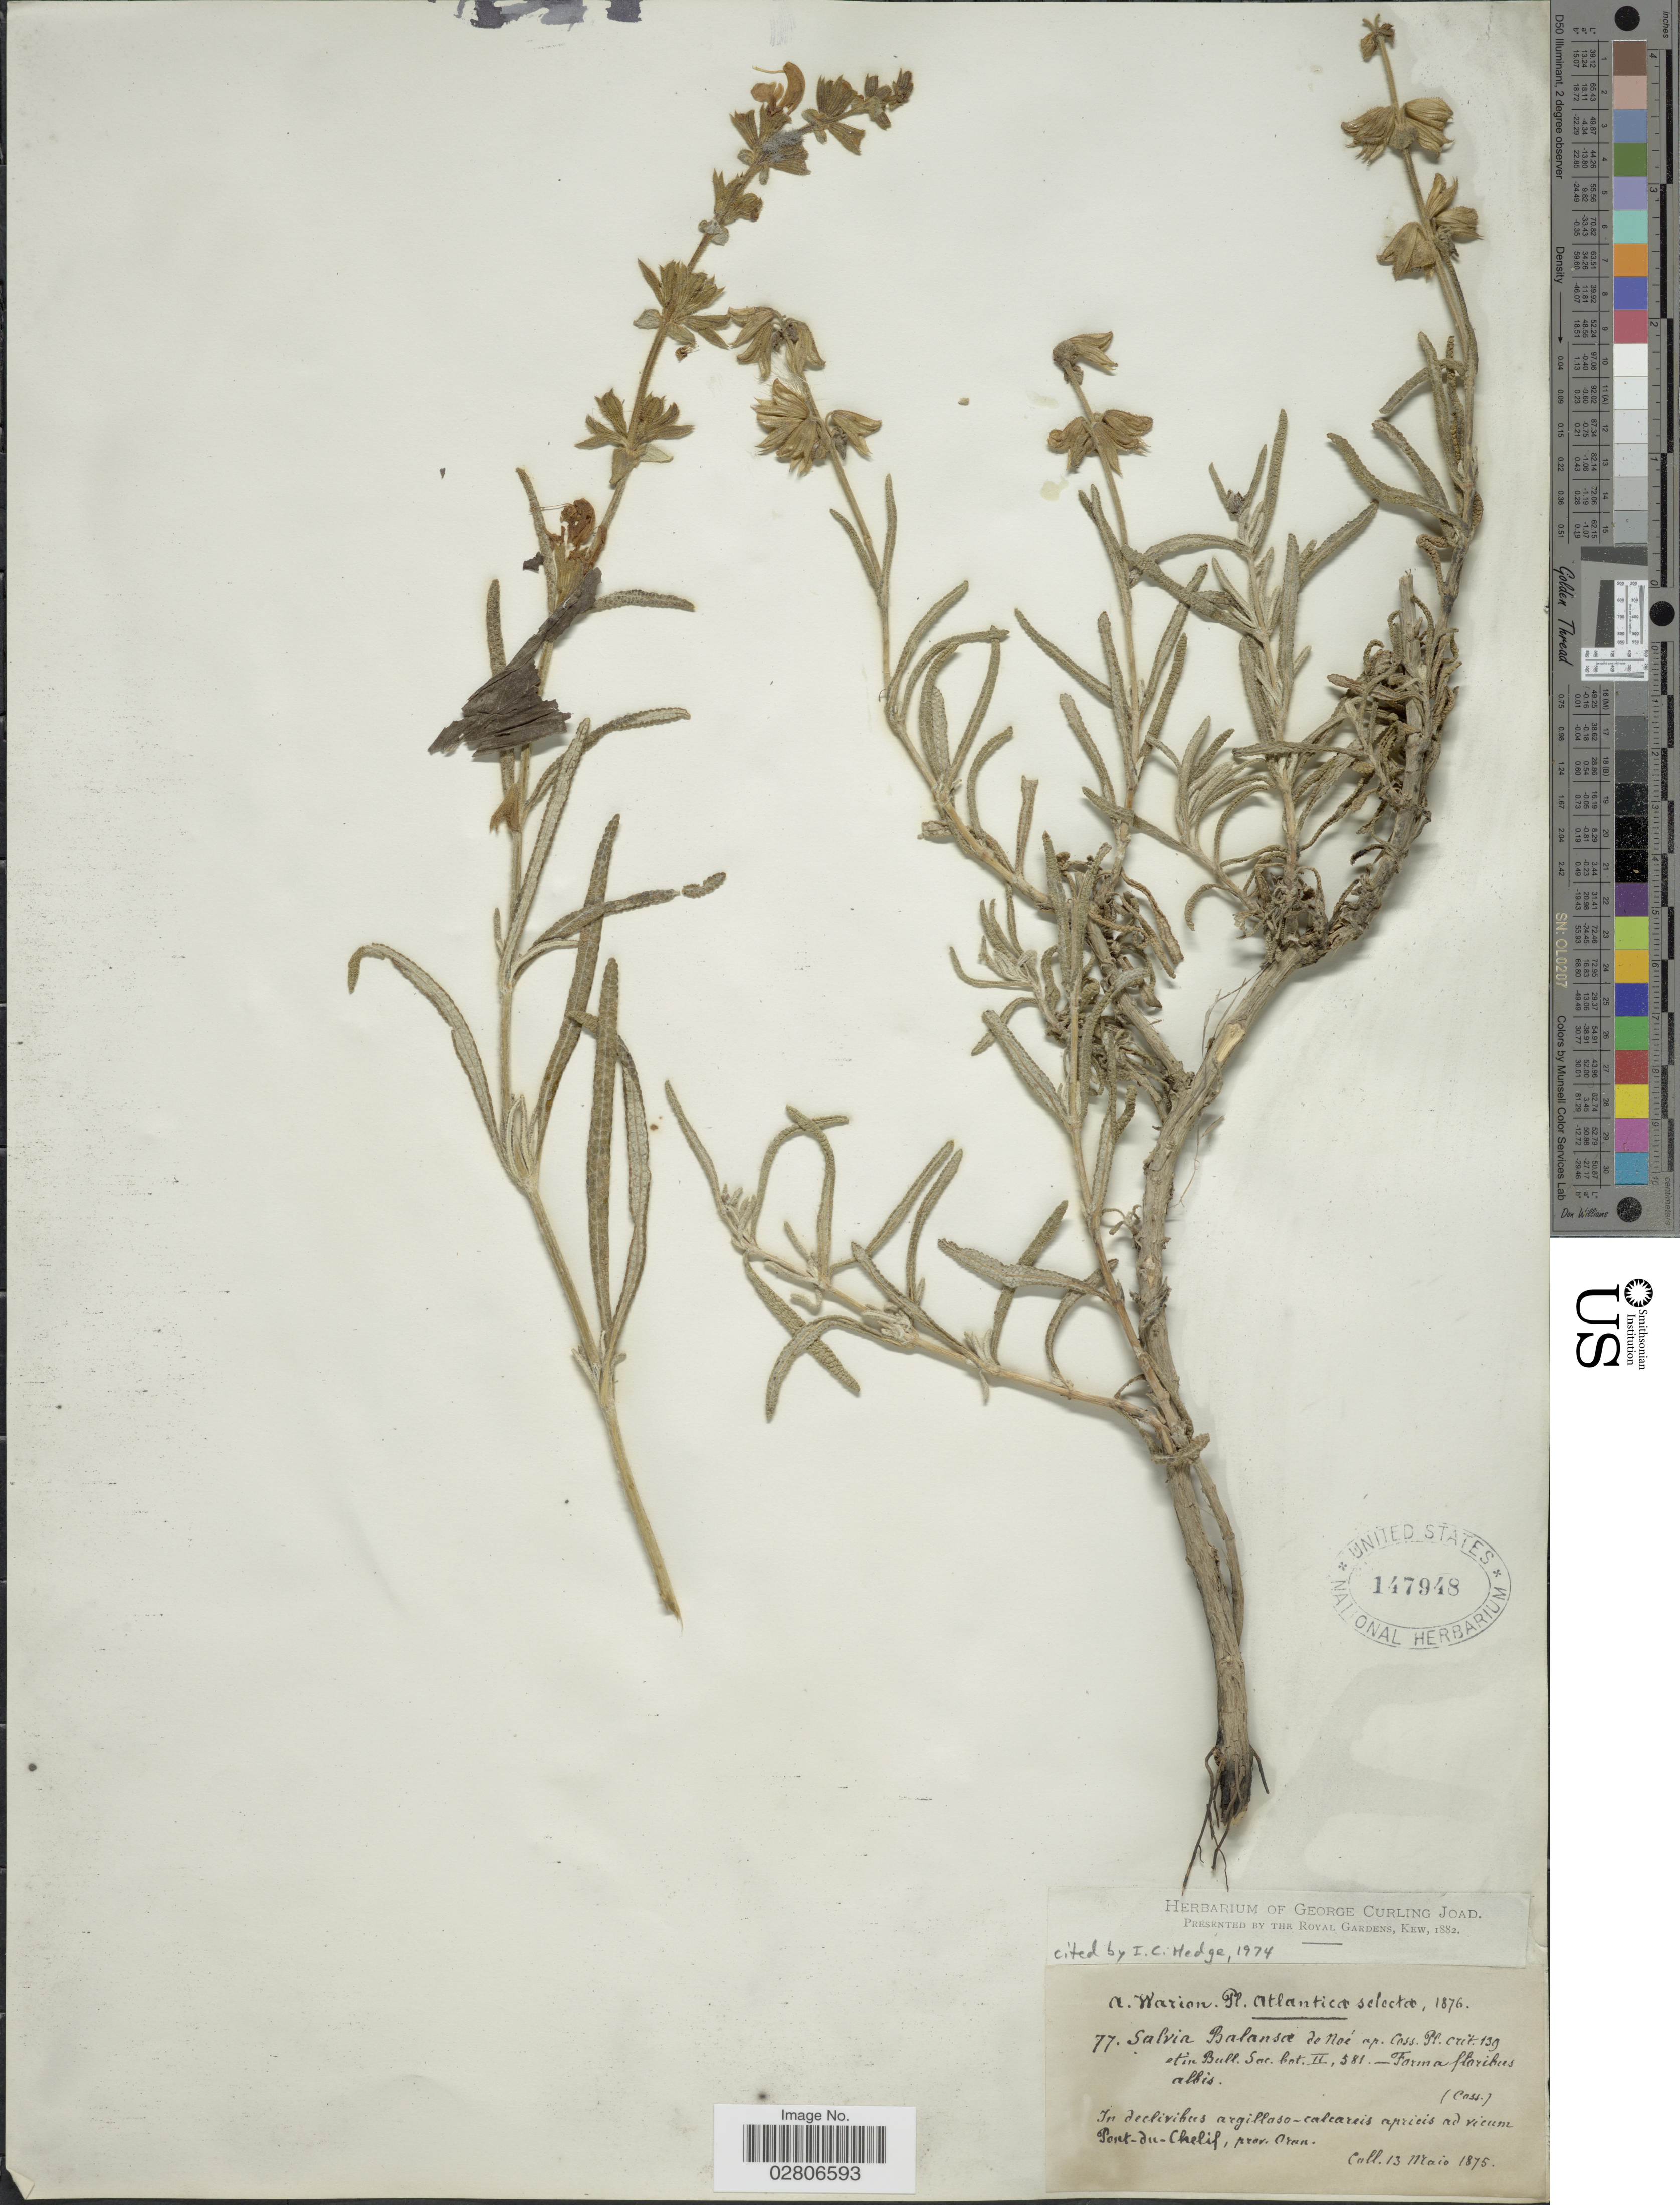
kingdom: Plantae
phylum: Tracheophyta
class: Magnoliopsida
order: Lamiales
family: Lamiaceae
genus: Salvia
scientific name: Salvia balansae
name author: Noë ex Coss.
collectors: A. Warion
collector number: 77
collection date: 1875-05-13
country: Algeria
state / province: Oran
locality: Pont-du-Chelif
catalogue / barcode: US 147948